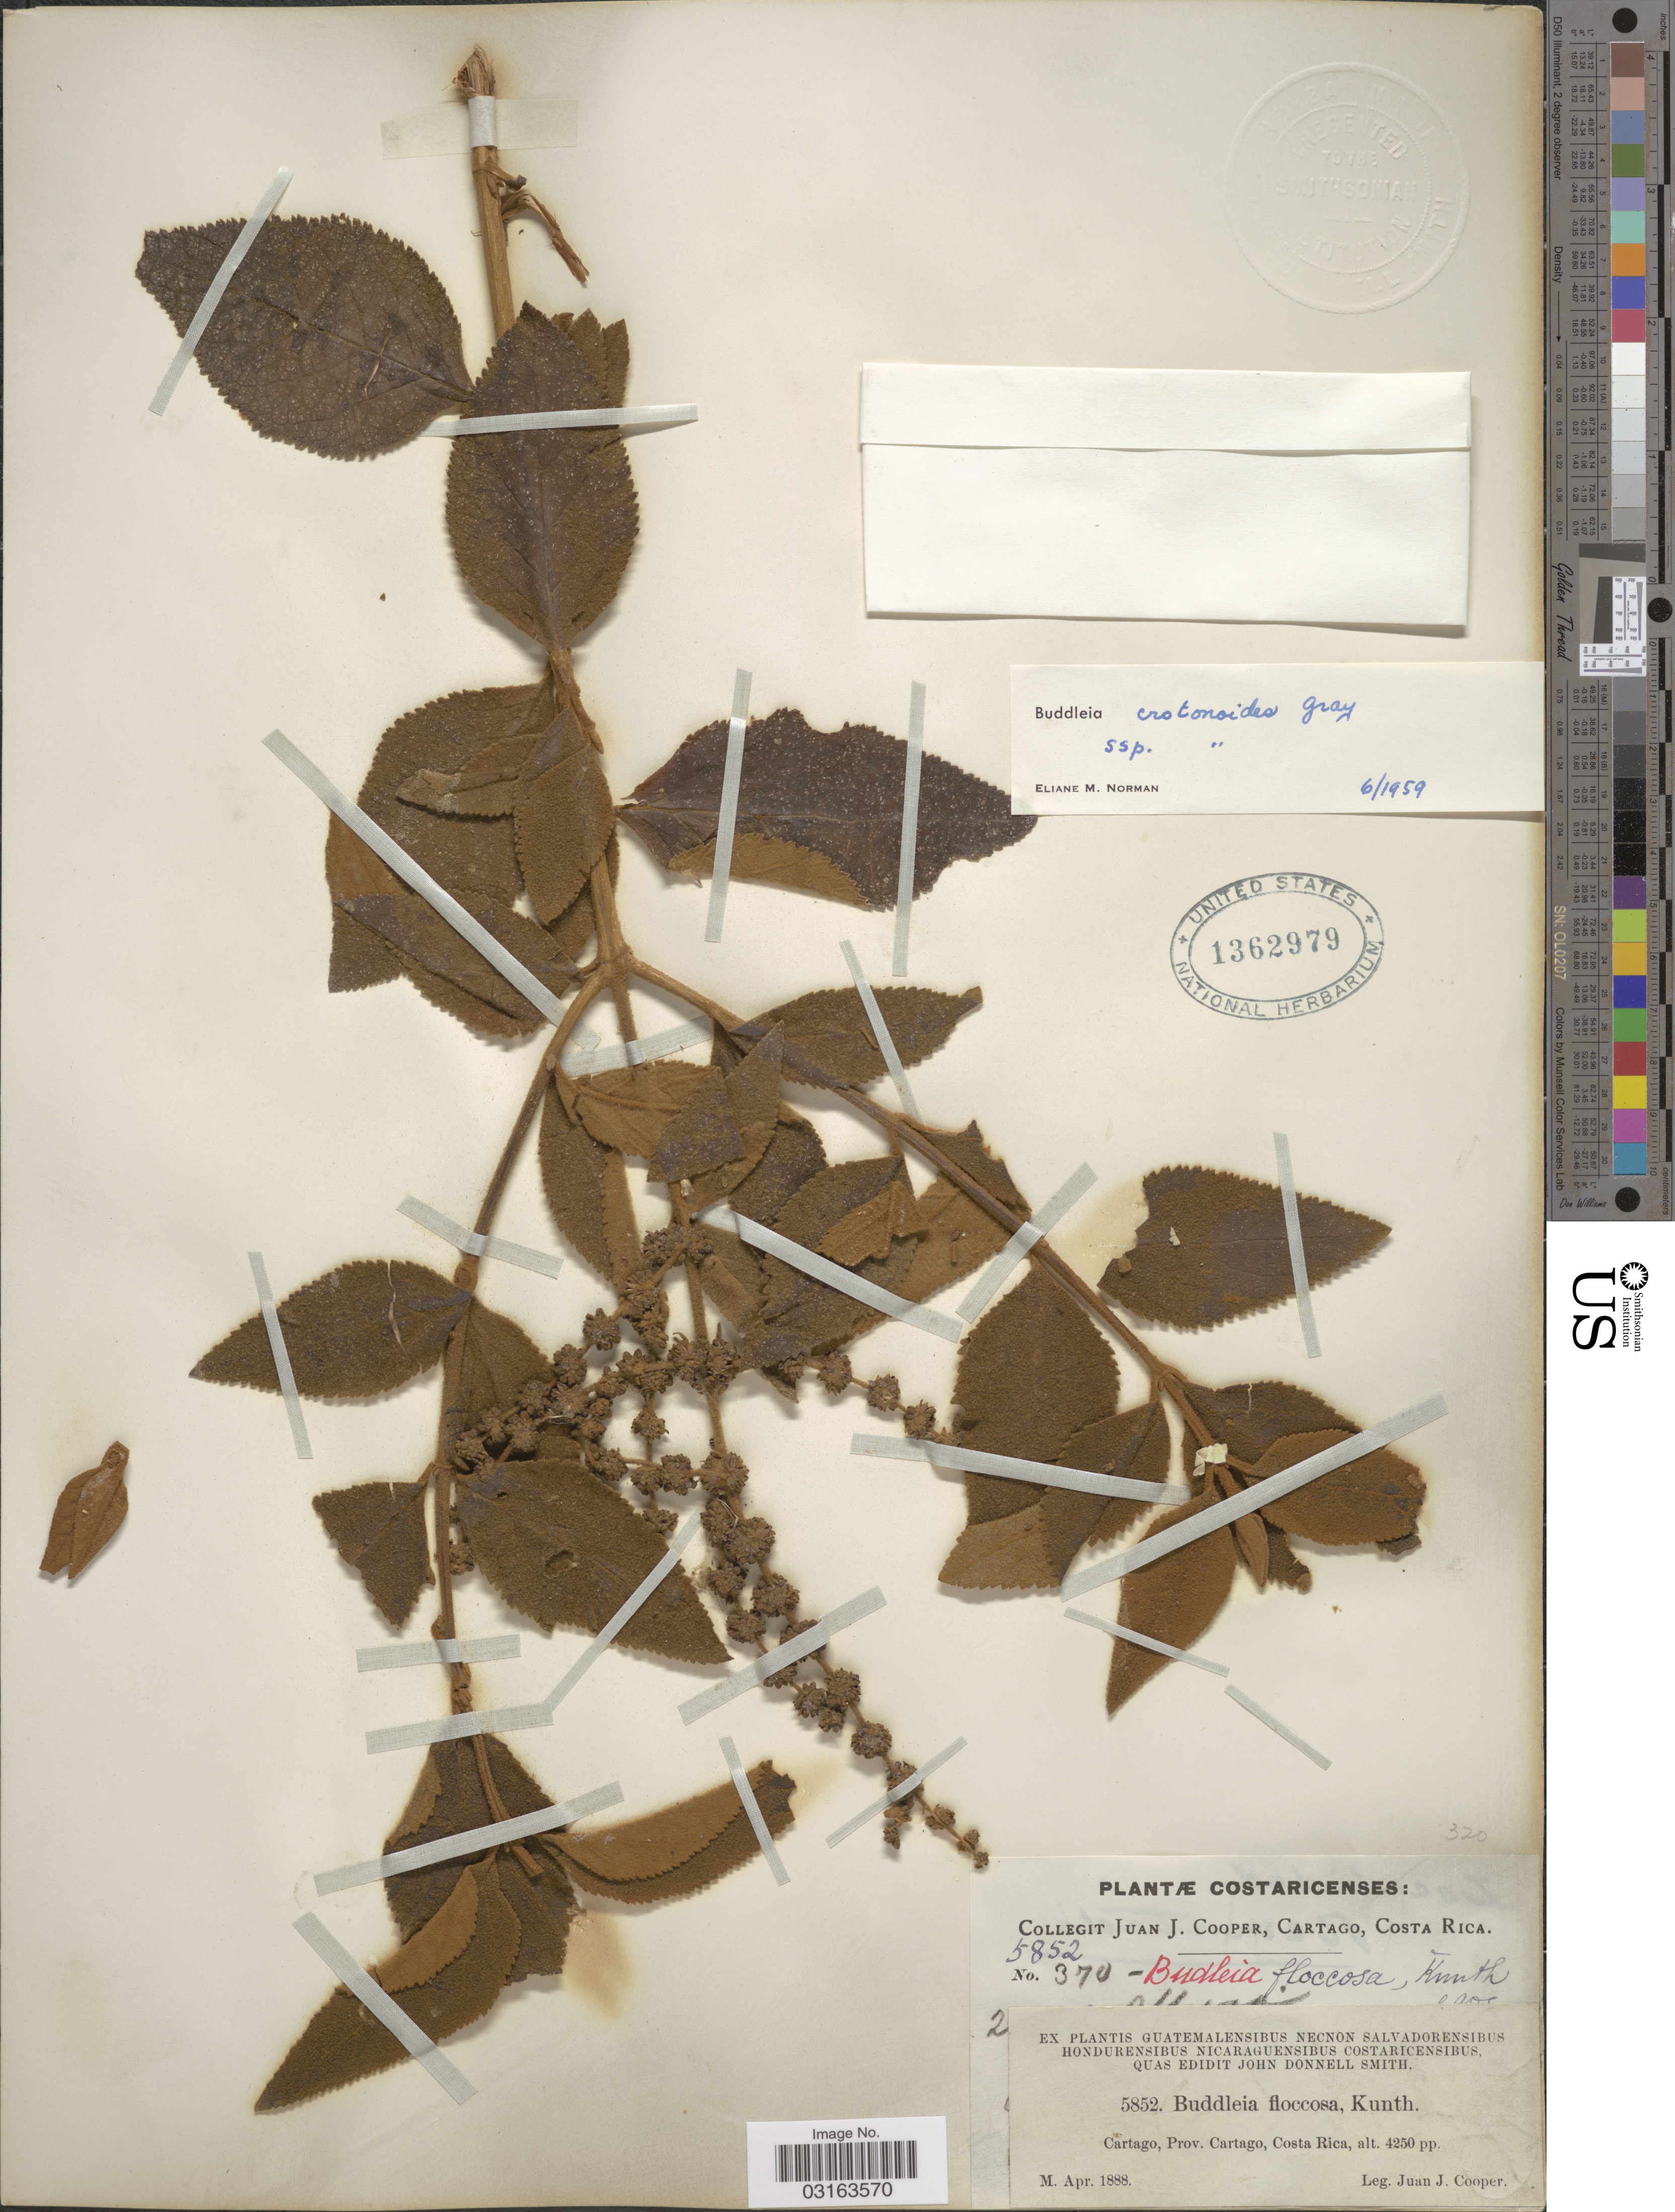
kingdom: Plantae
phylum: Tracheophyta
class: Magnoliopsida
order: Lamiales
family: Scrophulariaceae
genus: Buddleja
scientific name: Buddleja crotonoides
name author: A. Gray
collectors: J. J. Cooper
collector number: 5852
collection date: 1888-04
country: Costa Rica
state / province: Cartago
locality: Cartago.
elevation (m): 1295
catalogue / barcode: US 1362979